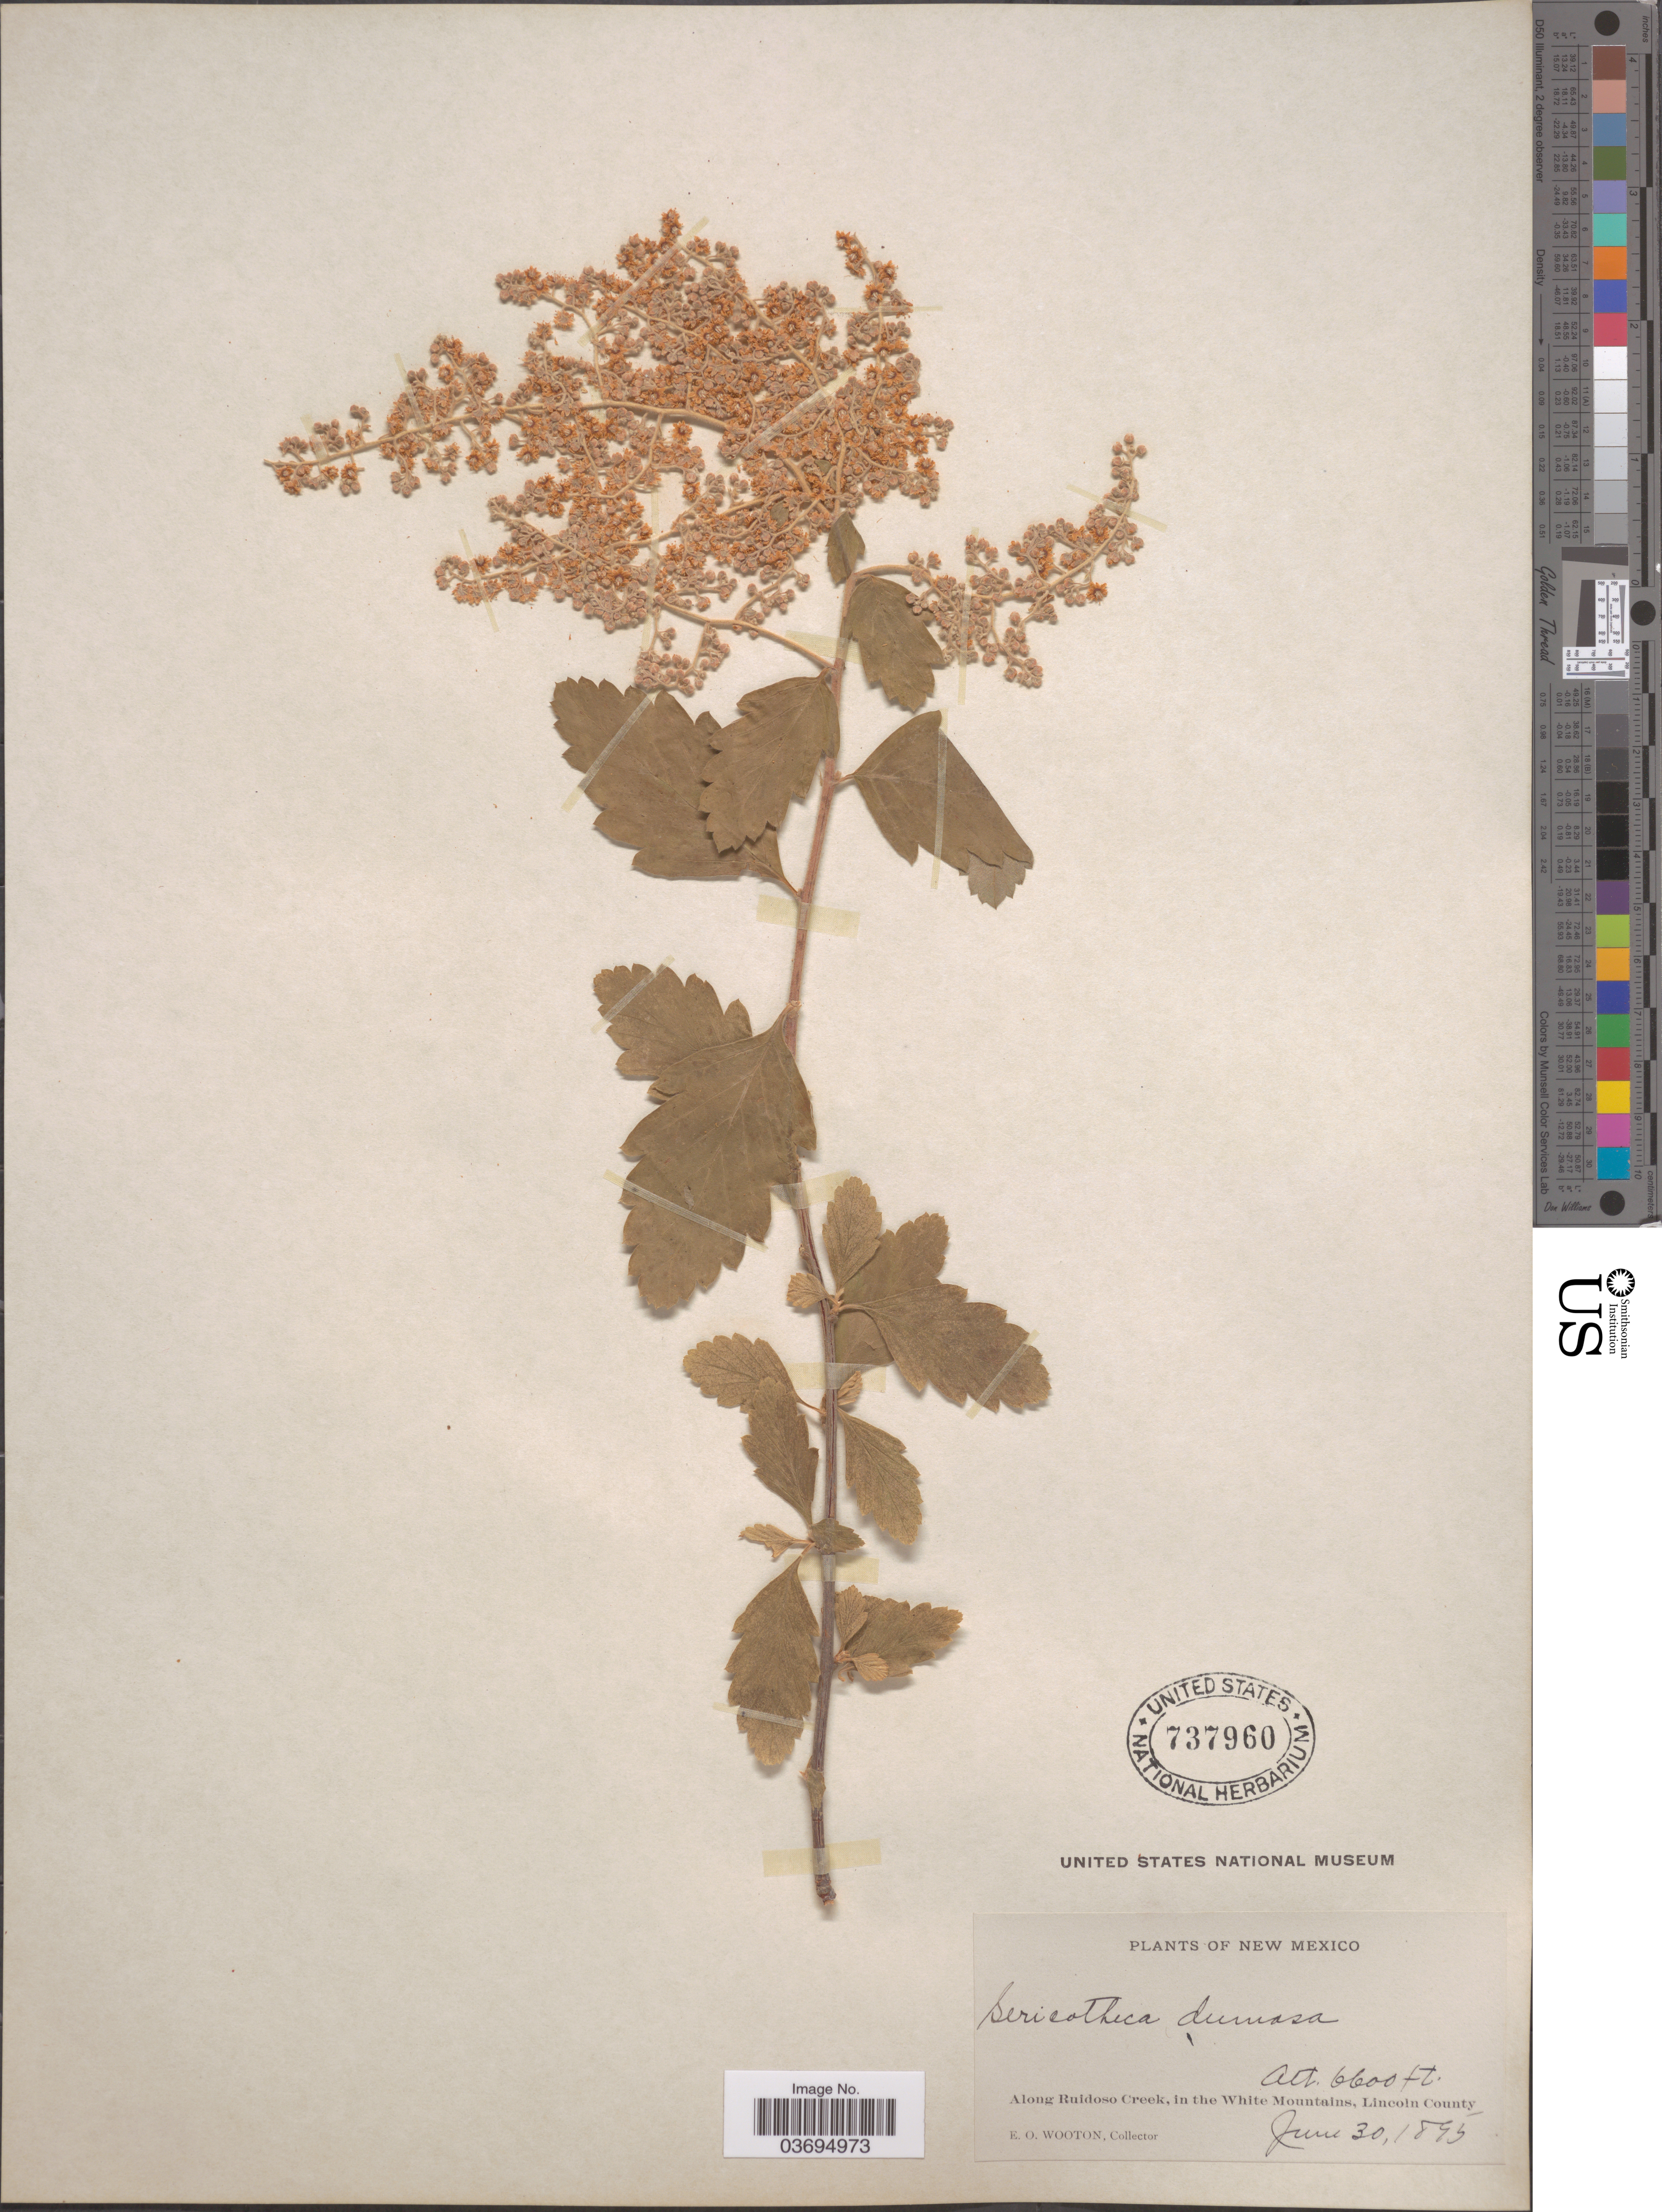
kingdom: Plantae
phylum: Tracheophyta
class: Magnoliopsida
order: Rosales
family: Rosaceae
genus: Holodiscus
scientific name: Holodiscus discolor var. discolor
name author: (Pursh) Maxim.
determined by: Lis, R.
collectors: E. O. Wooton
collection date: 1895-06-30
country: United States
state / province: New Mexico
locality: Along Ruidoso Creek, in the White Mountains, Lincoln County.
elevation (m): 2012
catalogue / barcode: US 737960